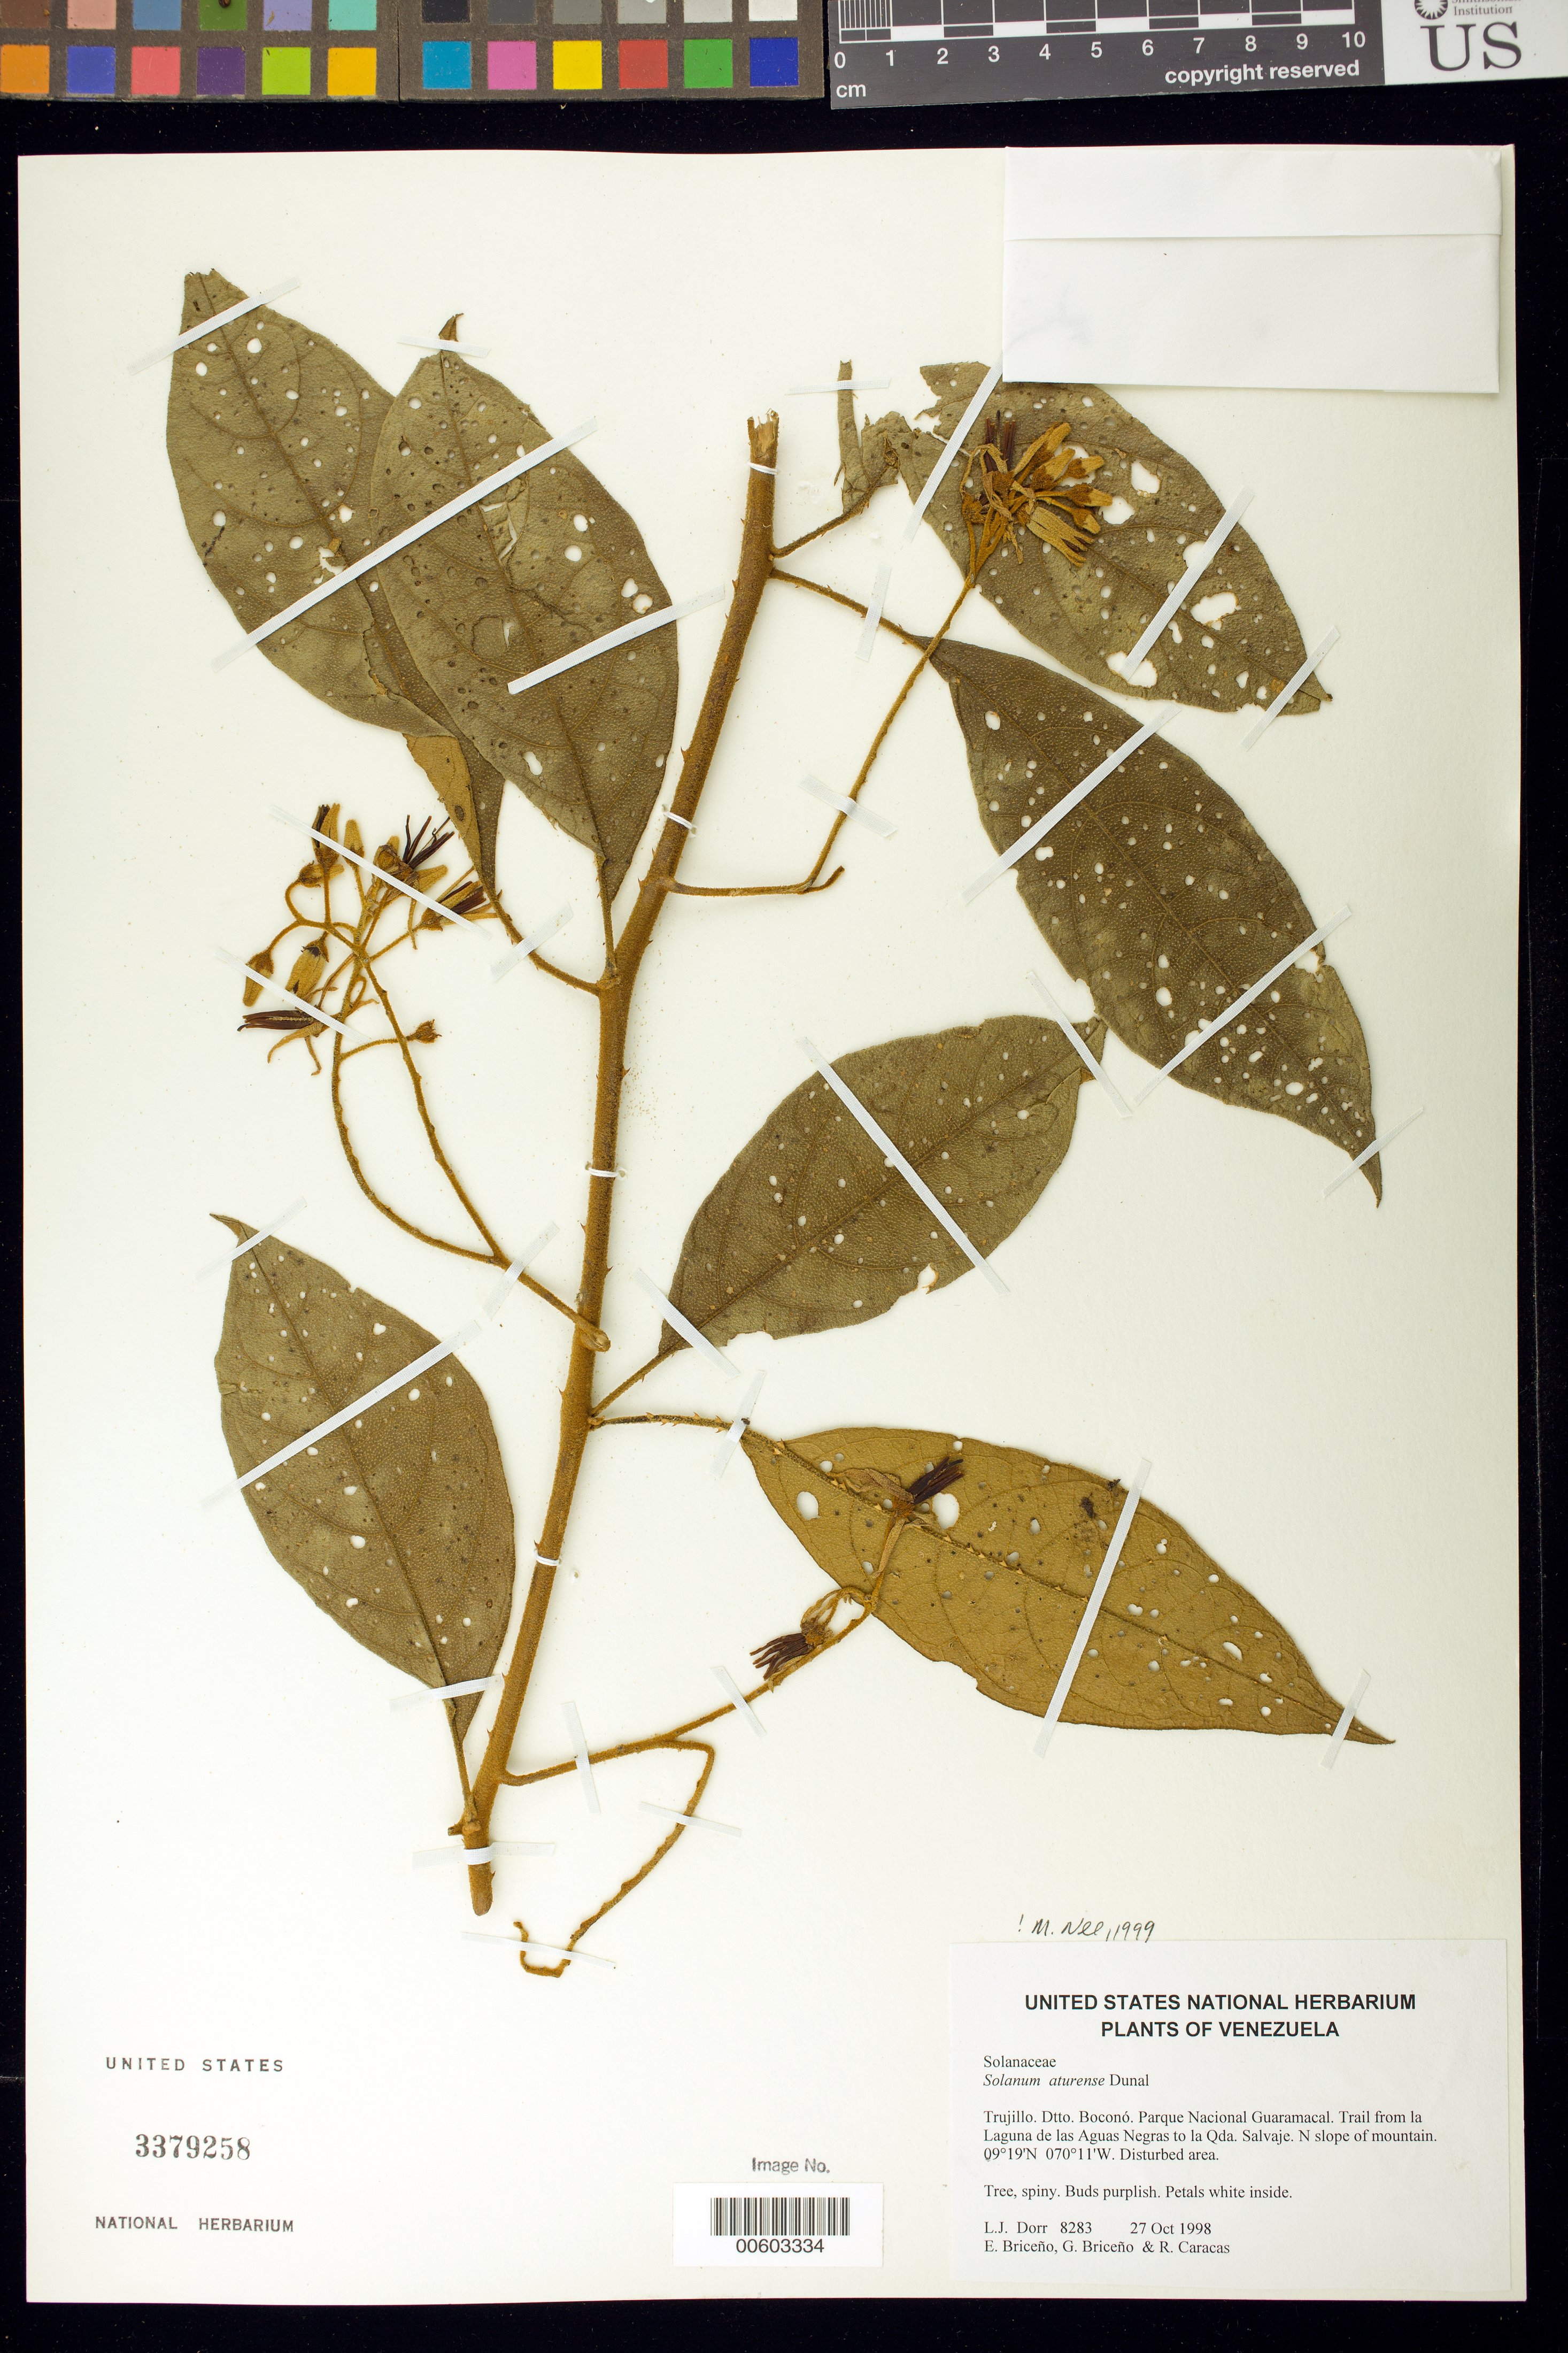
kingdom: Plantae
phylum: Tracheophyta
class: Magnoliopsida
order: Solanales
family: Solanaceae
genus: Solanum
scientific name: Solanum aturense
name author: Humb. & Bonpl. ex Dunal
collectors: L. J. Dorr, E. Briceño, G. Briceño & R. Caracas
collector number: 8283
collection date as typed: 27 Oct 1998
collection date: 1998-10-27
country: Venezuela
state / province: Trujillo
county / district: Boconó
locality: Parque Nacional Guaramacal. Trail from la Laguna de las Aguas Negras to la Qda. Salvaje. N slope of mountain.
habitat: Disturbed area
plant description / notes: PORT, US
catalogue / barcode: US 3379258